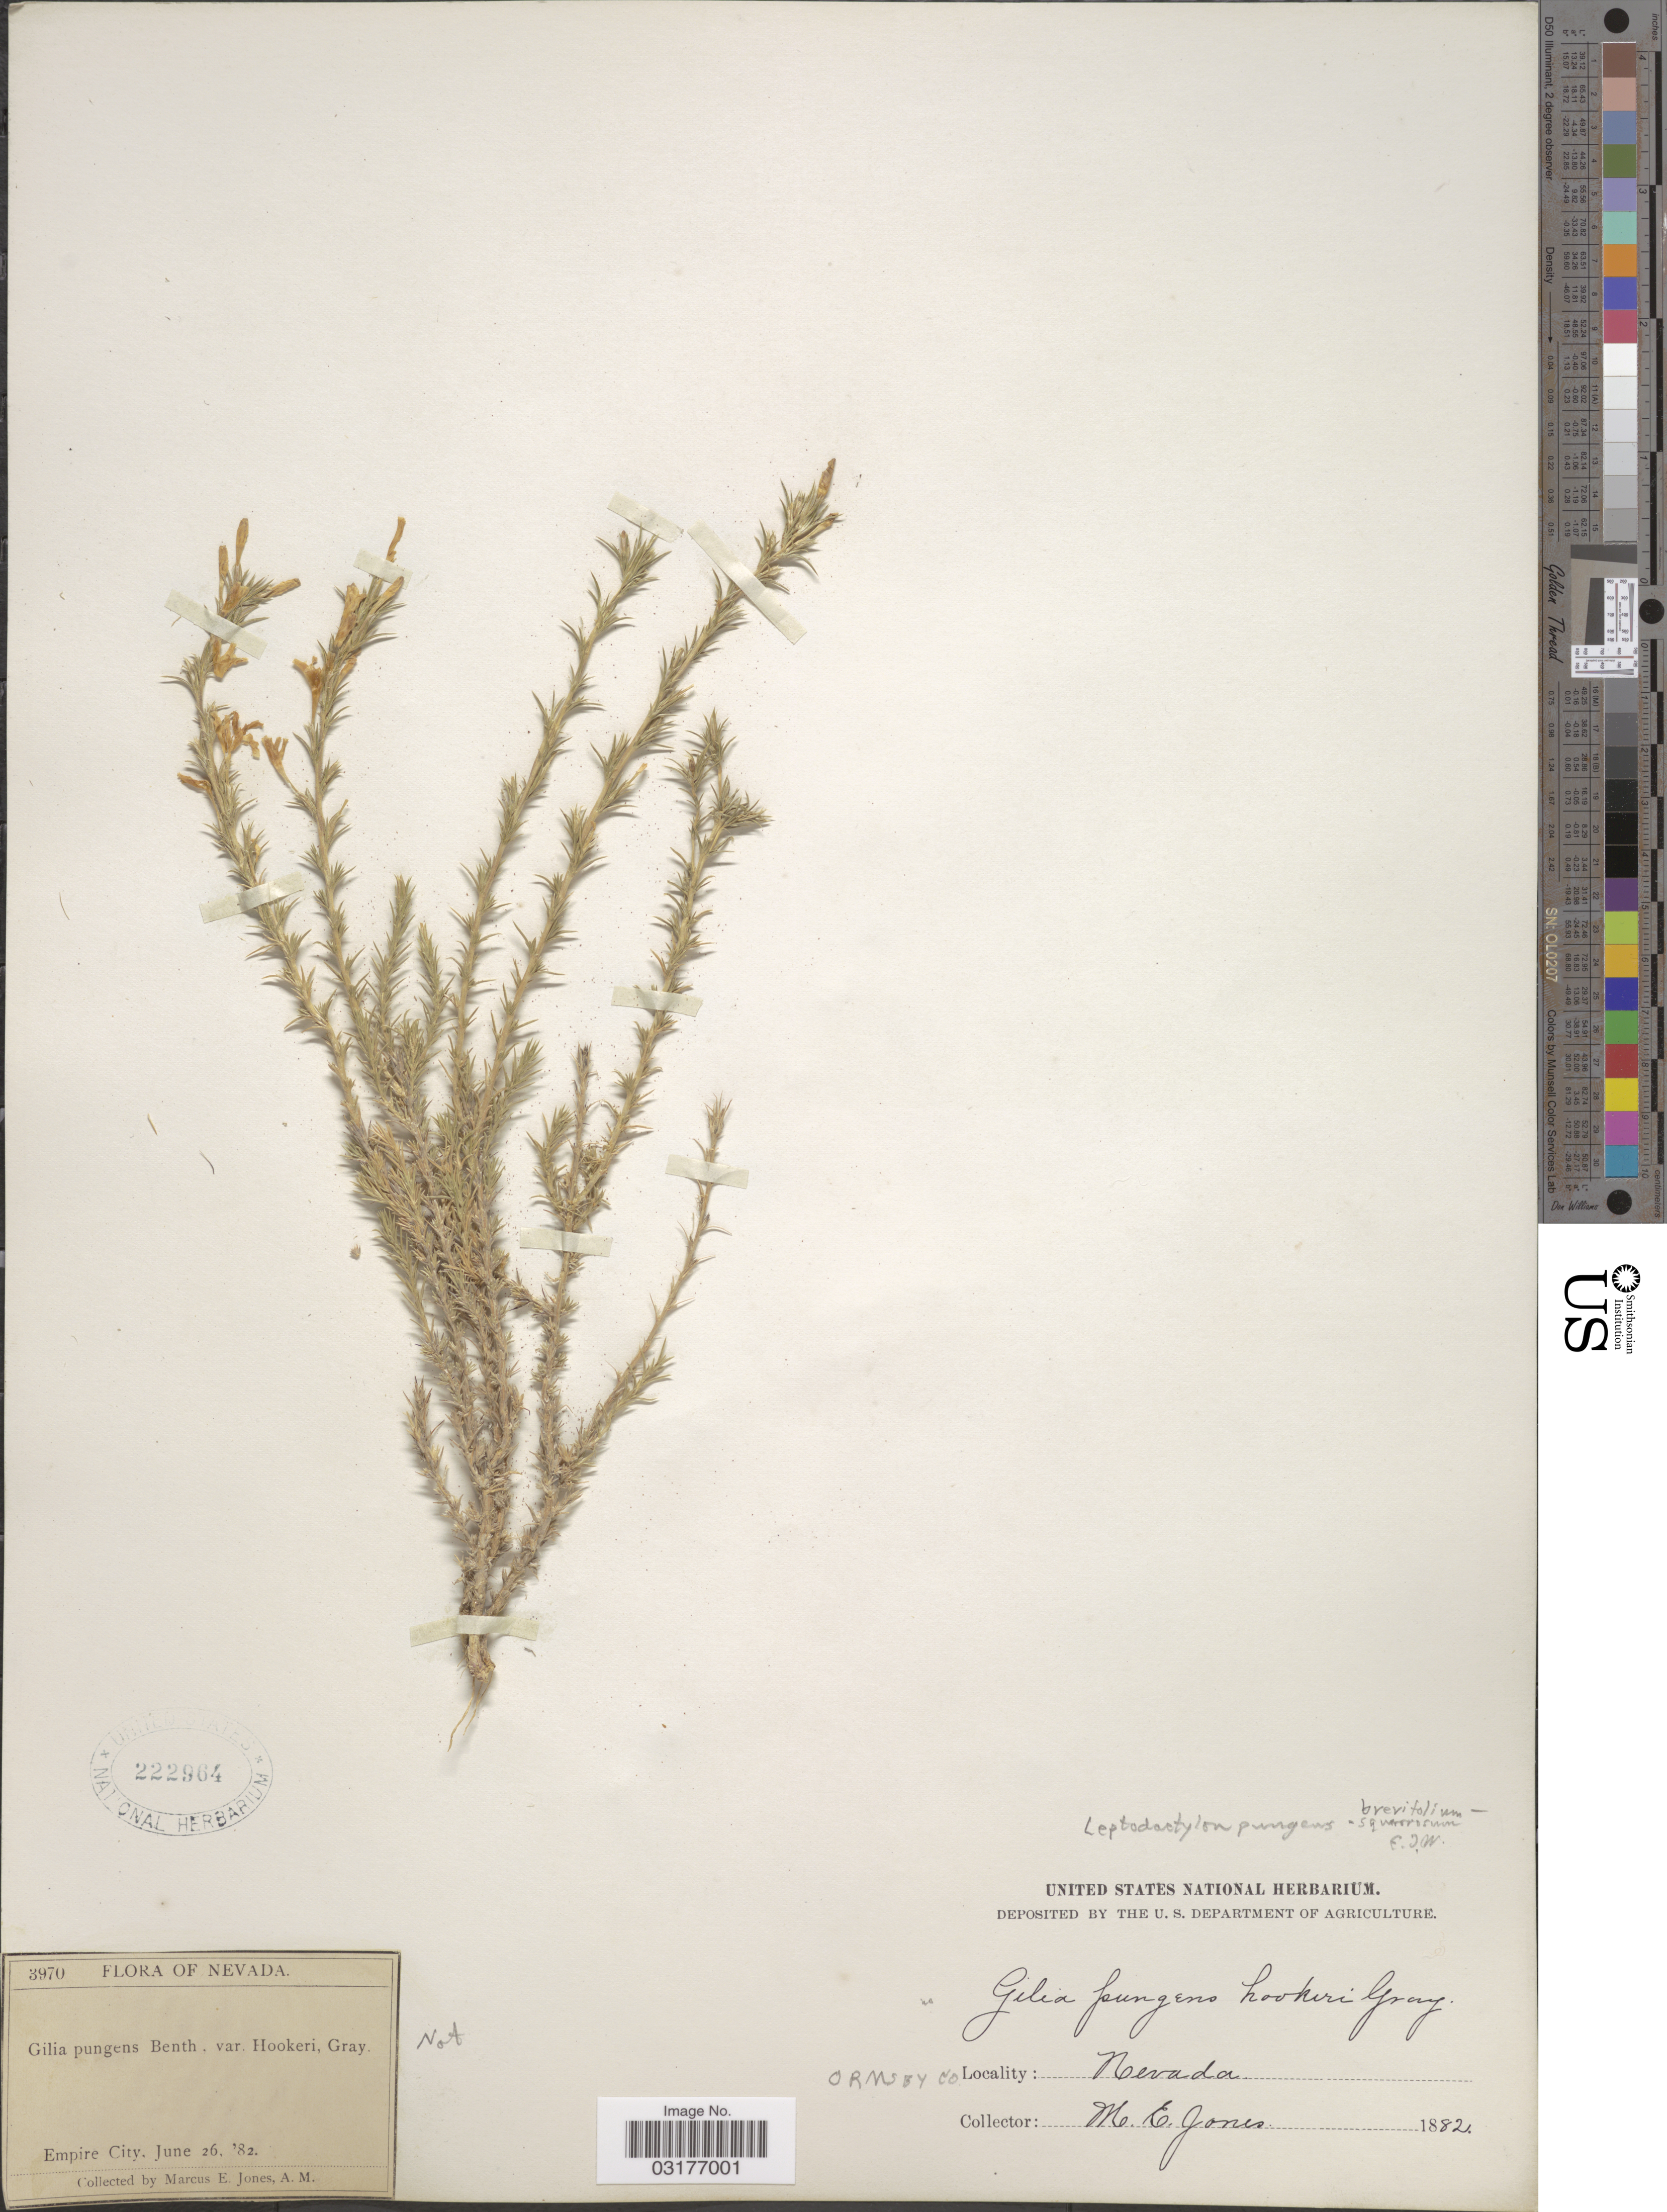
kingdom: Plantae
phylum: Tracheophyta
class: Magnoliopsida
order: Ericales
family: Polemoniaceae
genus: Linanthus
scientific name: Linanthus pungens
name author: (Torr.) J.M. Porter & L.A. Johnson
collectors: M. E. Jones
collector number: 3970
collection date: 1882-06-26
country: United States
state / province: Nevada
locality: Empire City. Ormsby Co.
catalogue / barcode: US 222964